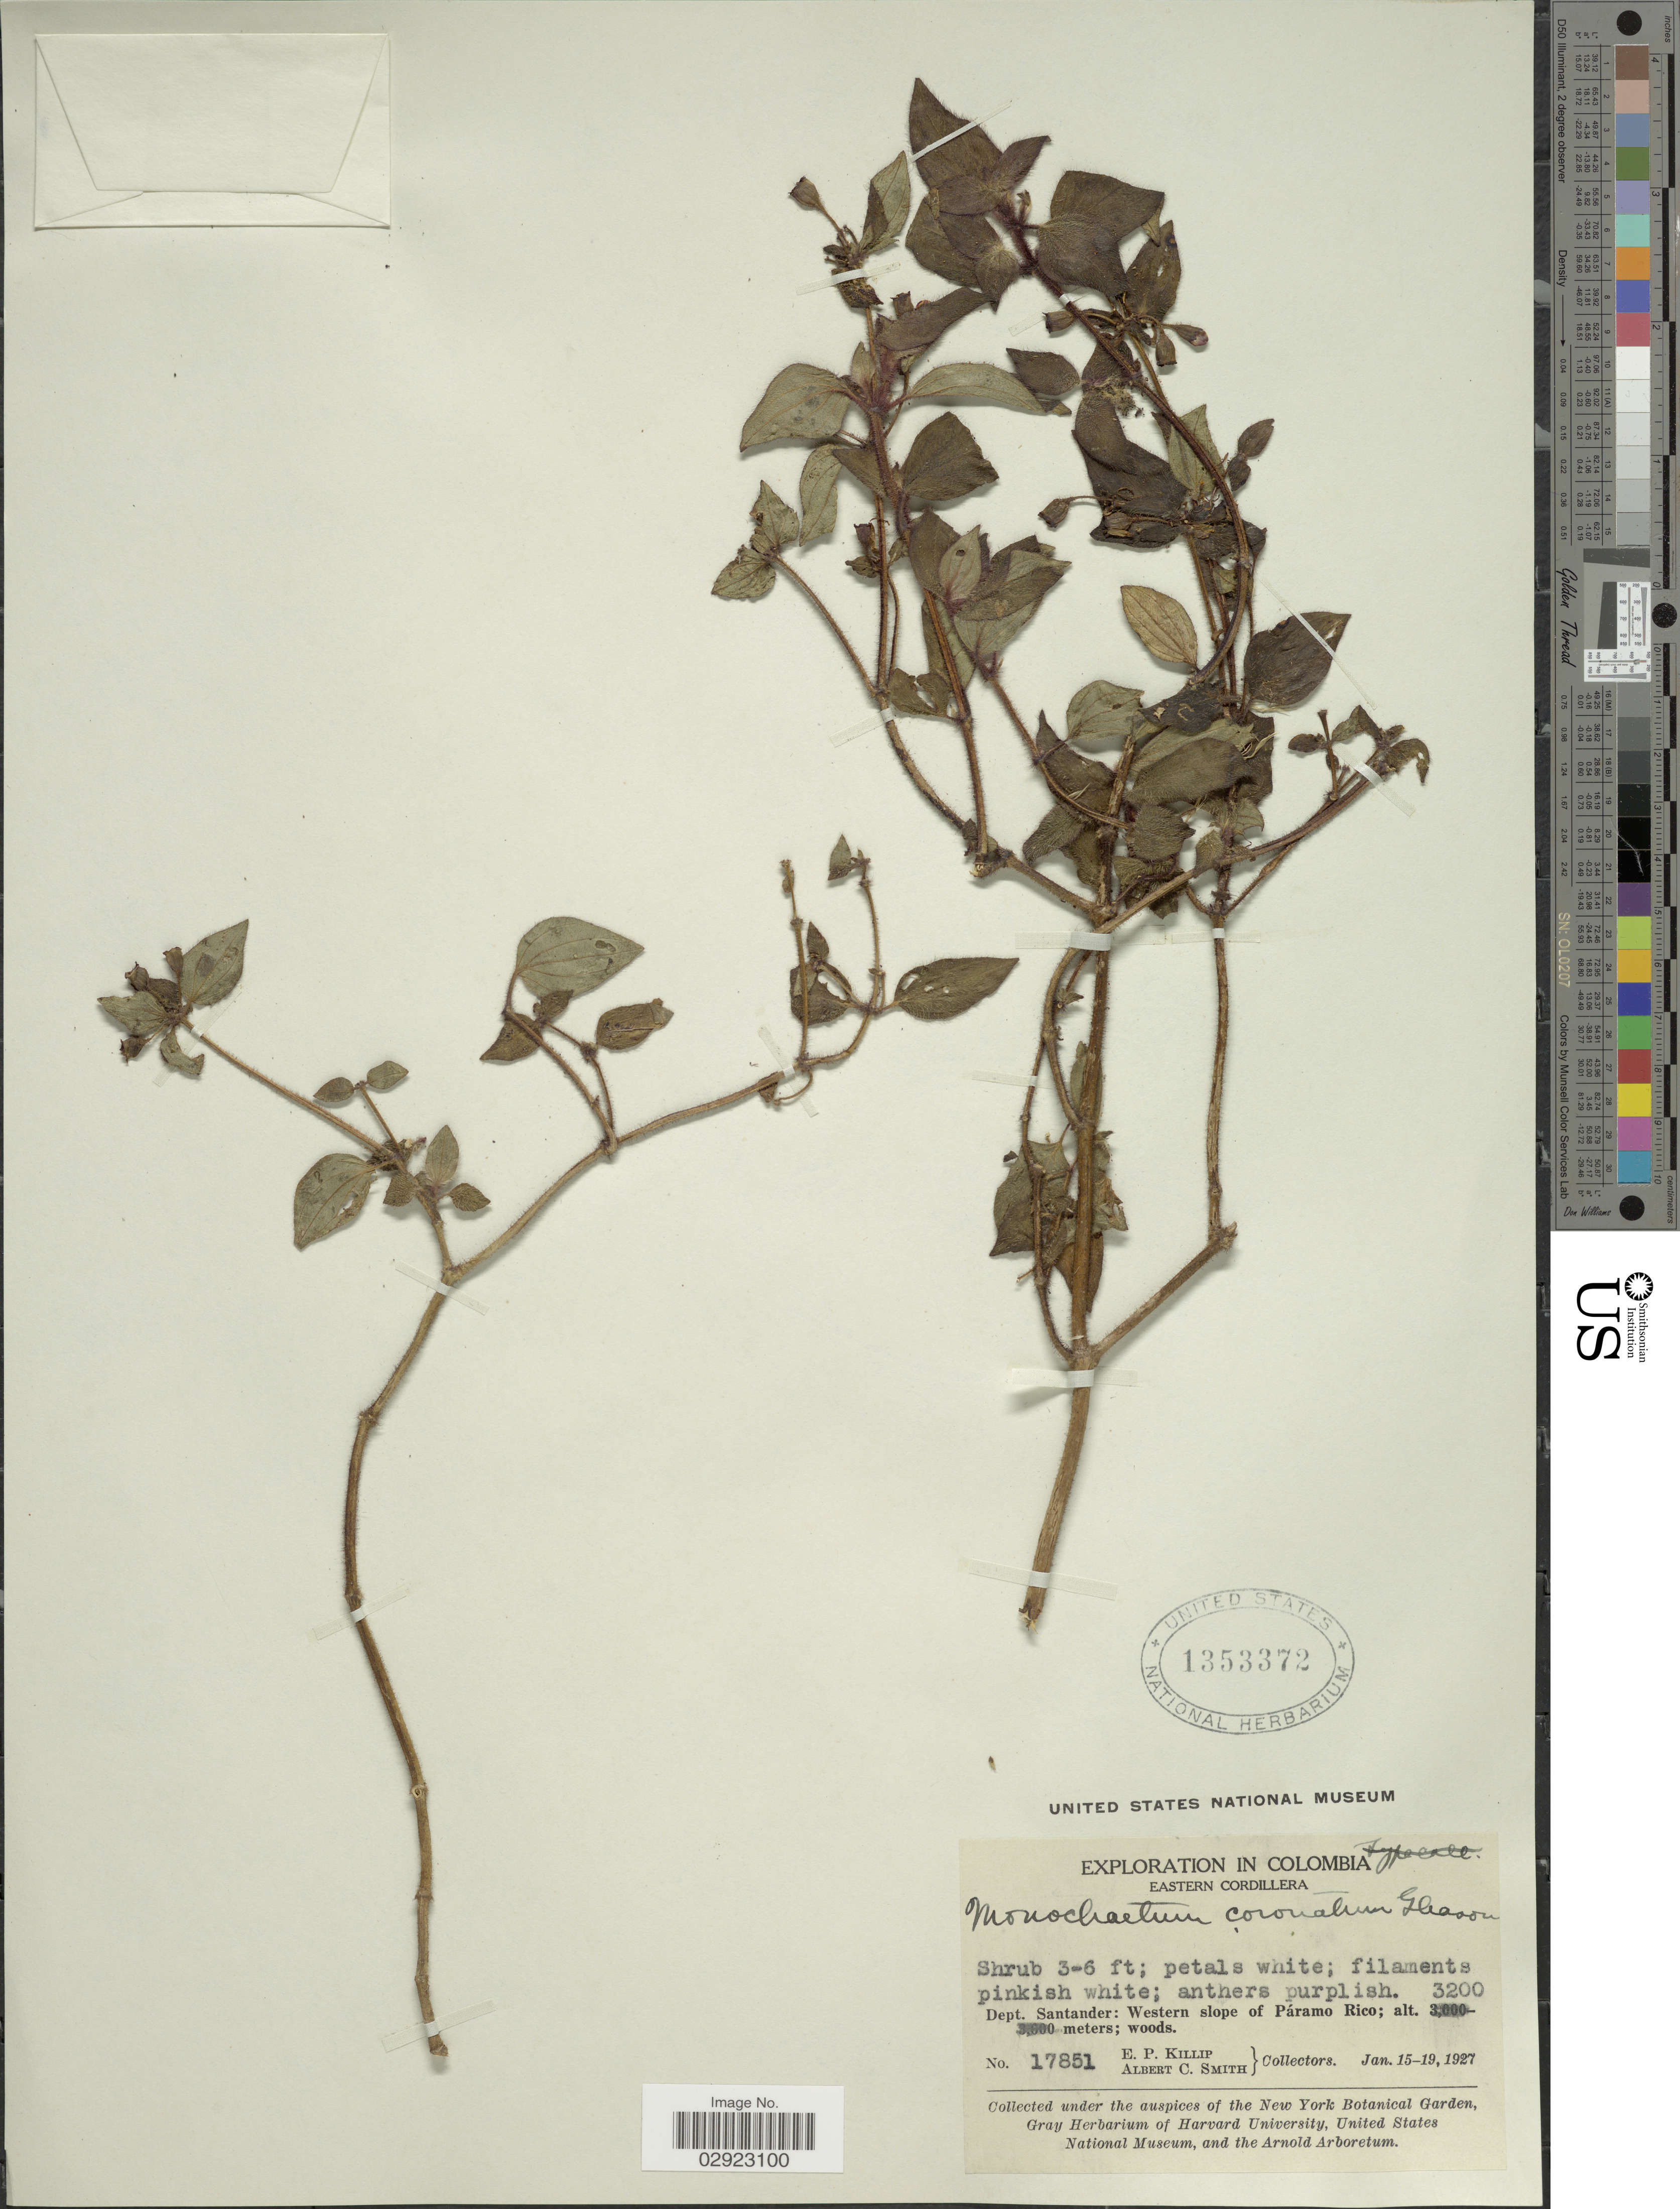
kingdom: Plantae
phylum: Tracheophyta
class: Magnoliopsida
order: Myrtales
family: Melastomataceae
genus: Monochaetum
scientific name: Monochaetum coronatum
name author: Gleason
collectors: E. P. Killip & A. C. Smith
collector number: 17851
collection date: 1927-01-15/1927-01-19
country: Colombia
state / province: Santander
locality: Eastern Cordillera, Dept. Santander: Western slope of Páramo Rico.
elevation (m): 3200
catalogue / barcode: US 1353372